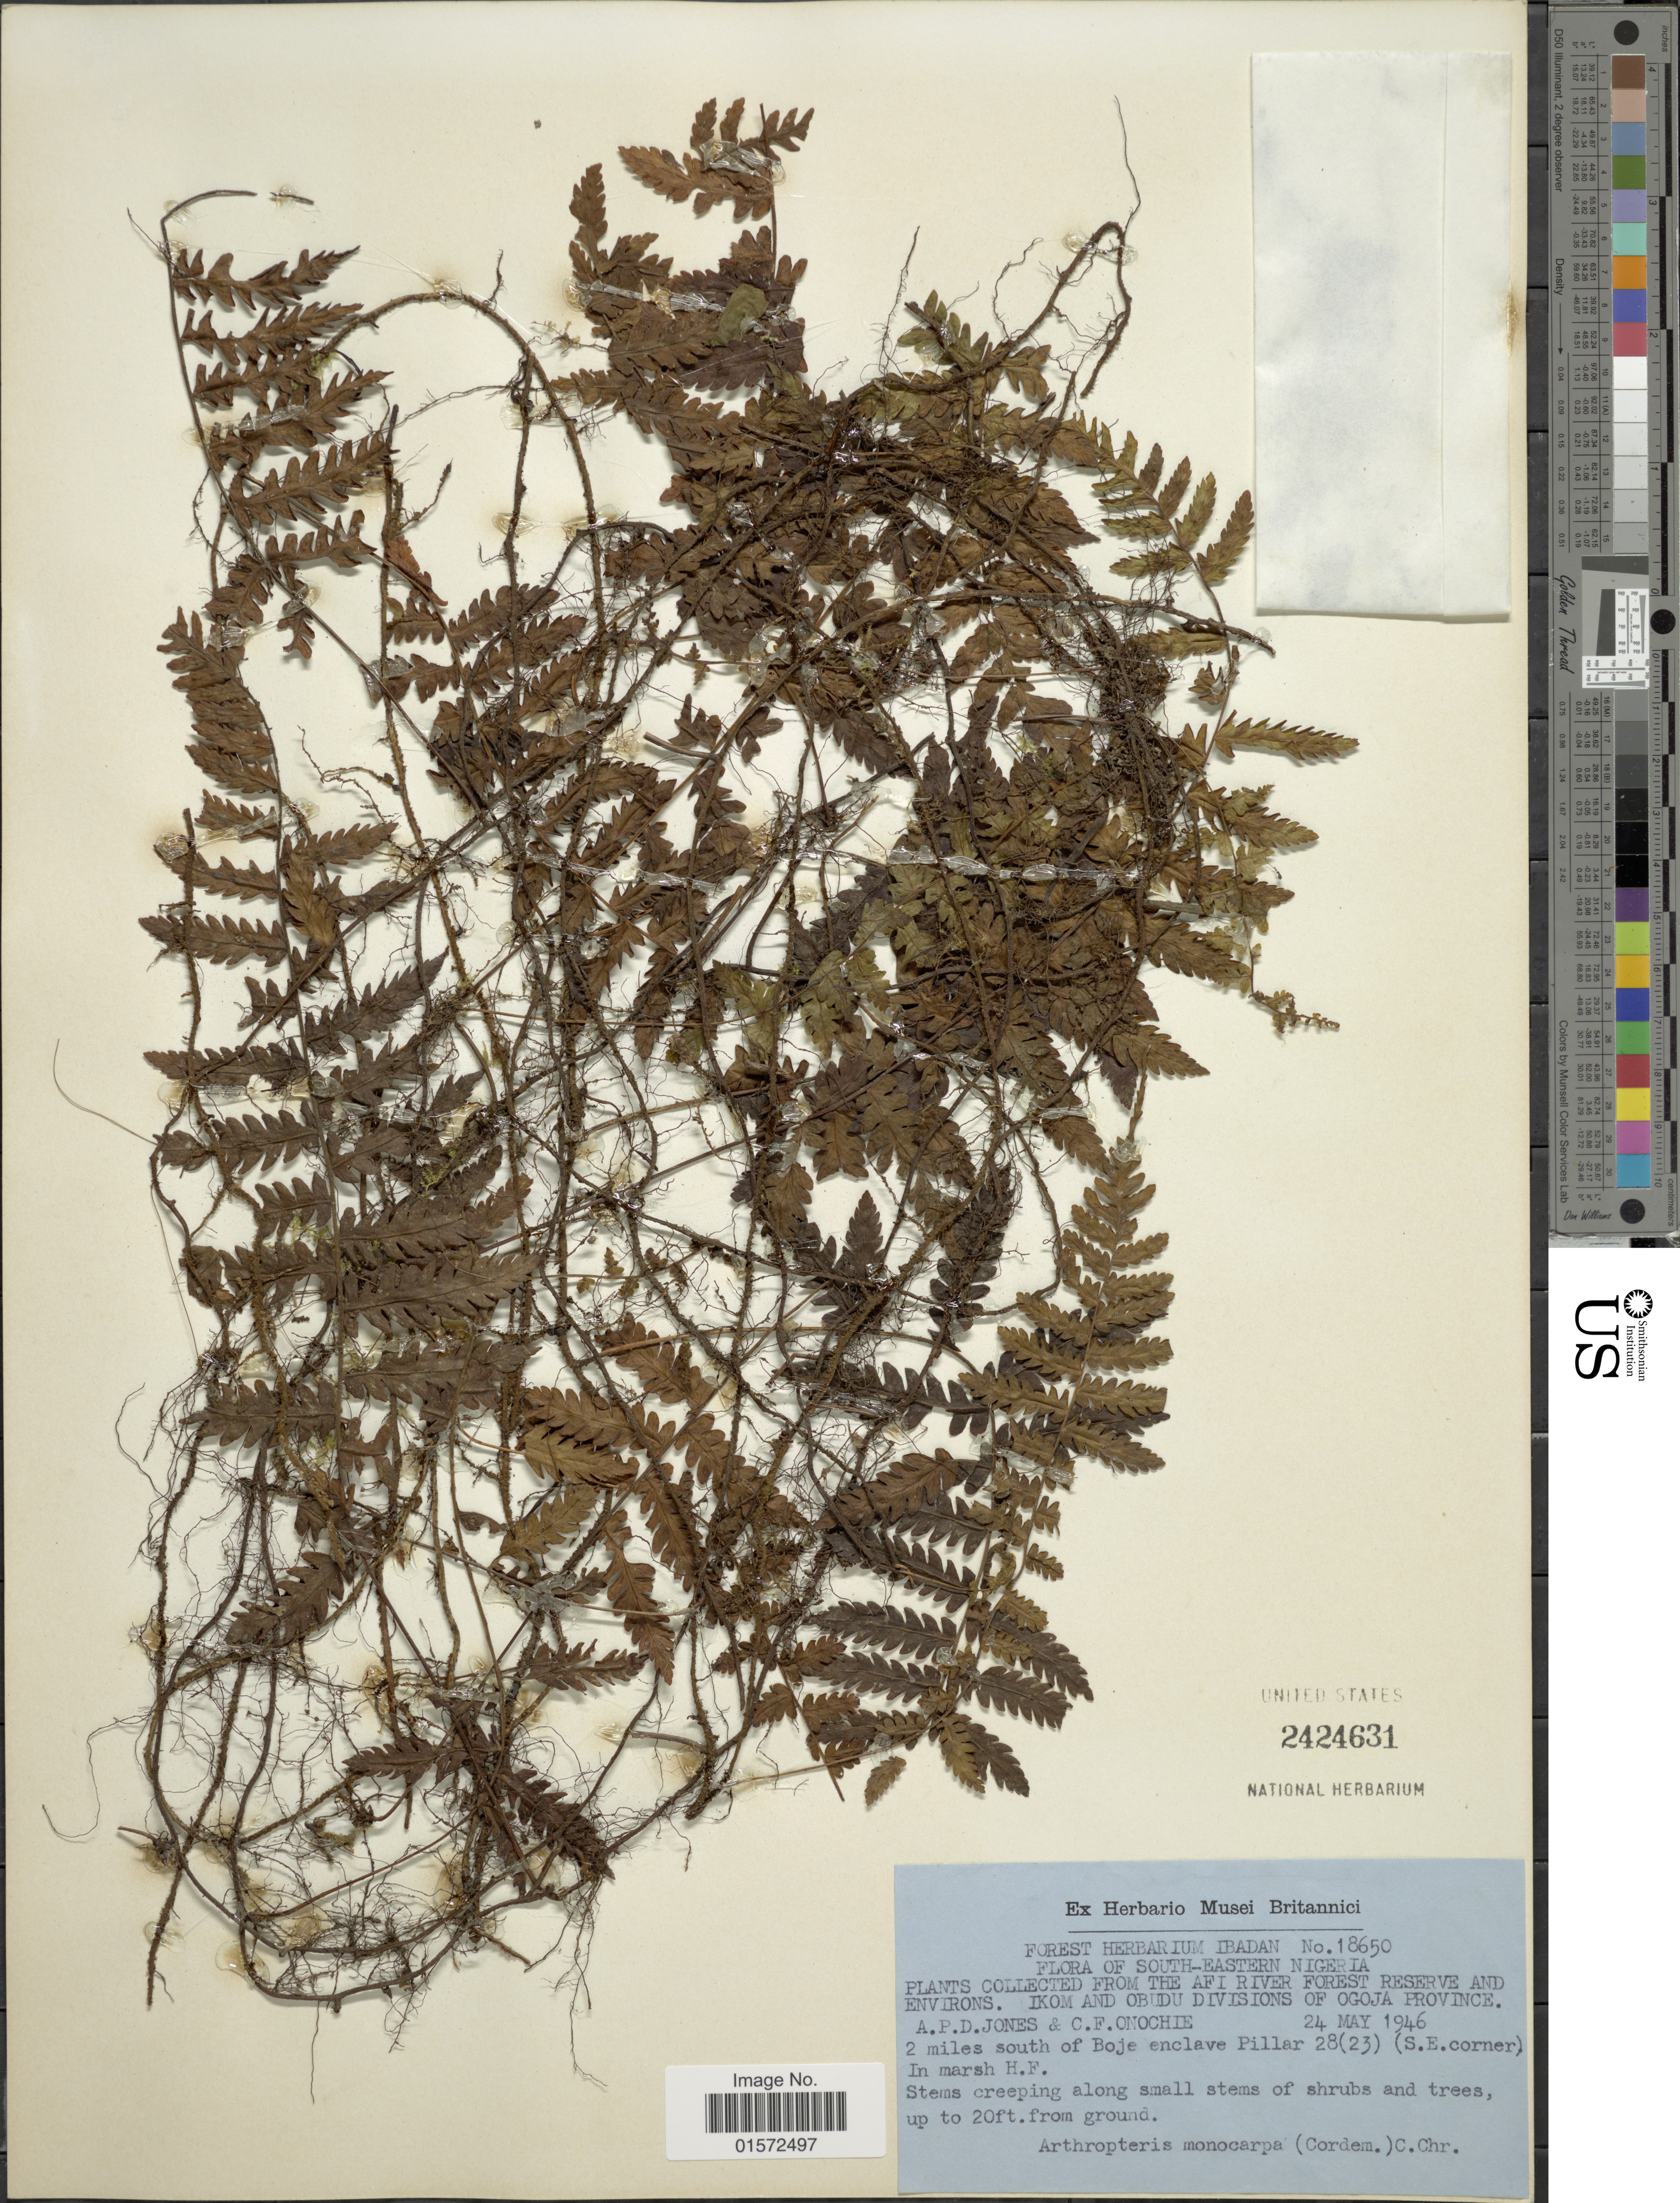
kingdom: Plantae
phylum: Tracheophyta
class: Polypodiopsida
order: Polypodiales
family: Tectariaceae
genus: Arthropteris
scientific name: Arthropteris monocarpa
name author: (Cordem.) C. Chr.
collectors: A. P. Jones & C. Onochie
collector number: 18650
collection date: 1946-05-24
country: Nigeria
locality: South-Eastern Nigeria, From the Afi river forest reserve and Environs, Ikom and Obudu divisions ogoja Province, 2 miles south of boje enclave pillar (S.E.Corner)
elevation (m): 6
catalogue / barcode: US 2424631